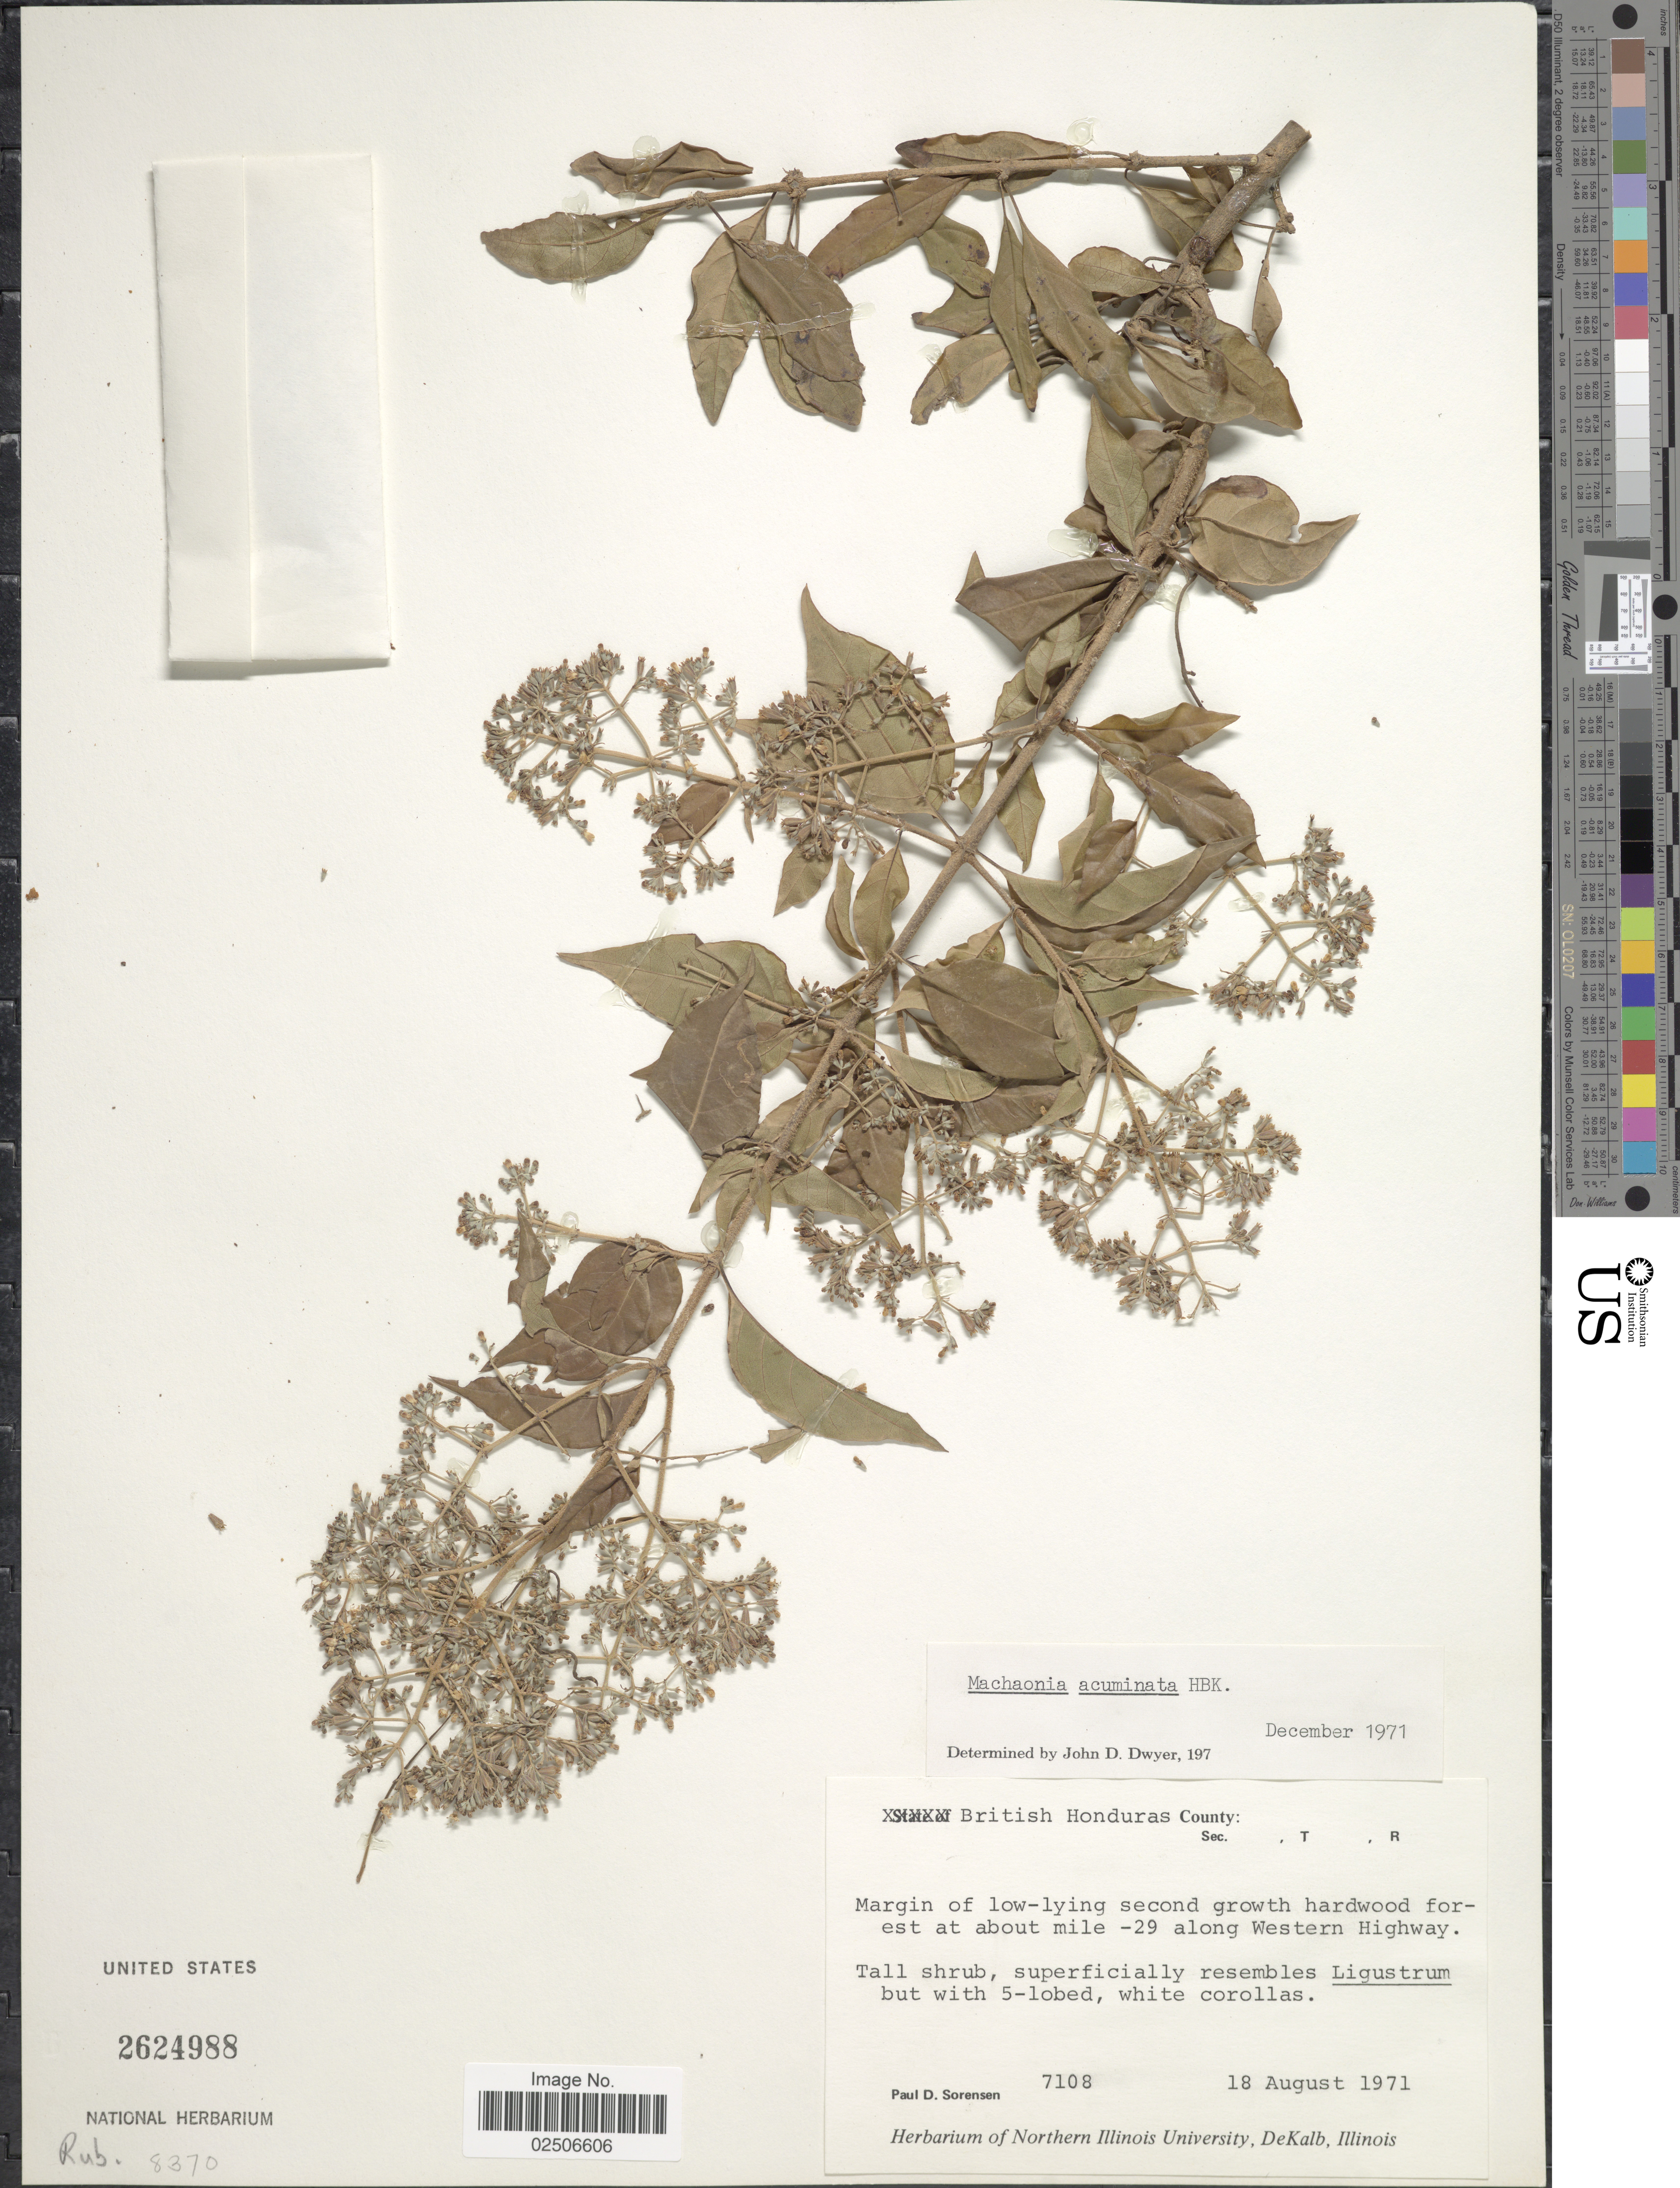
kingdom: Plantae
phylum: Tracheophyta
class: Magnoliopsida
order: Gentianales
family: Rubiaceae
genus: Machaonia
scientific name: Machaonia acuminata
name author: Bonpl.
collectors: P. Sorensen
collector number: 7108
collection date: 1971-08-18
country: Belize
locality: British Honduras, margin of low-lying second growth hardwood forest at about mile-29 along Western Highway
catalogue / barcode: US 2624988